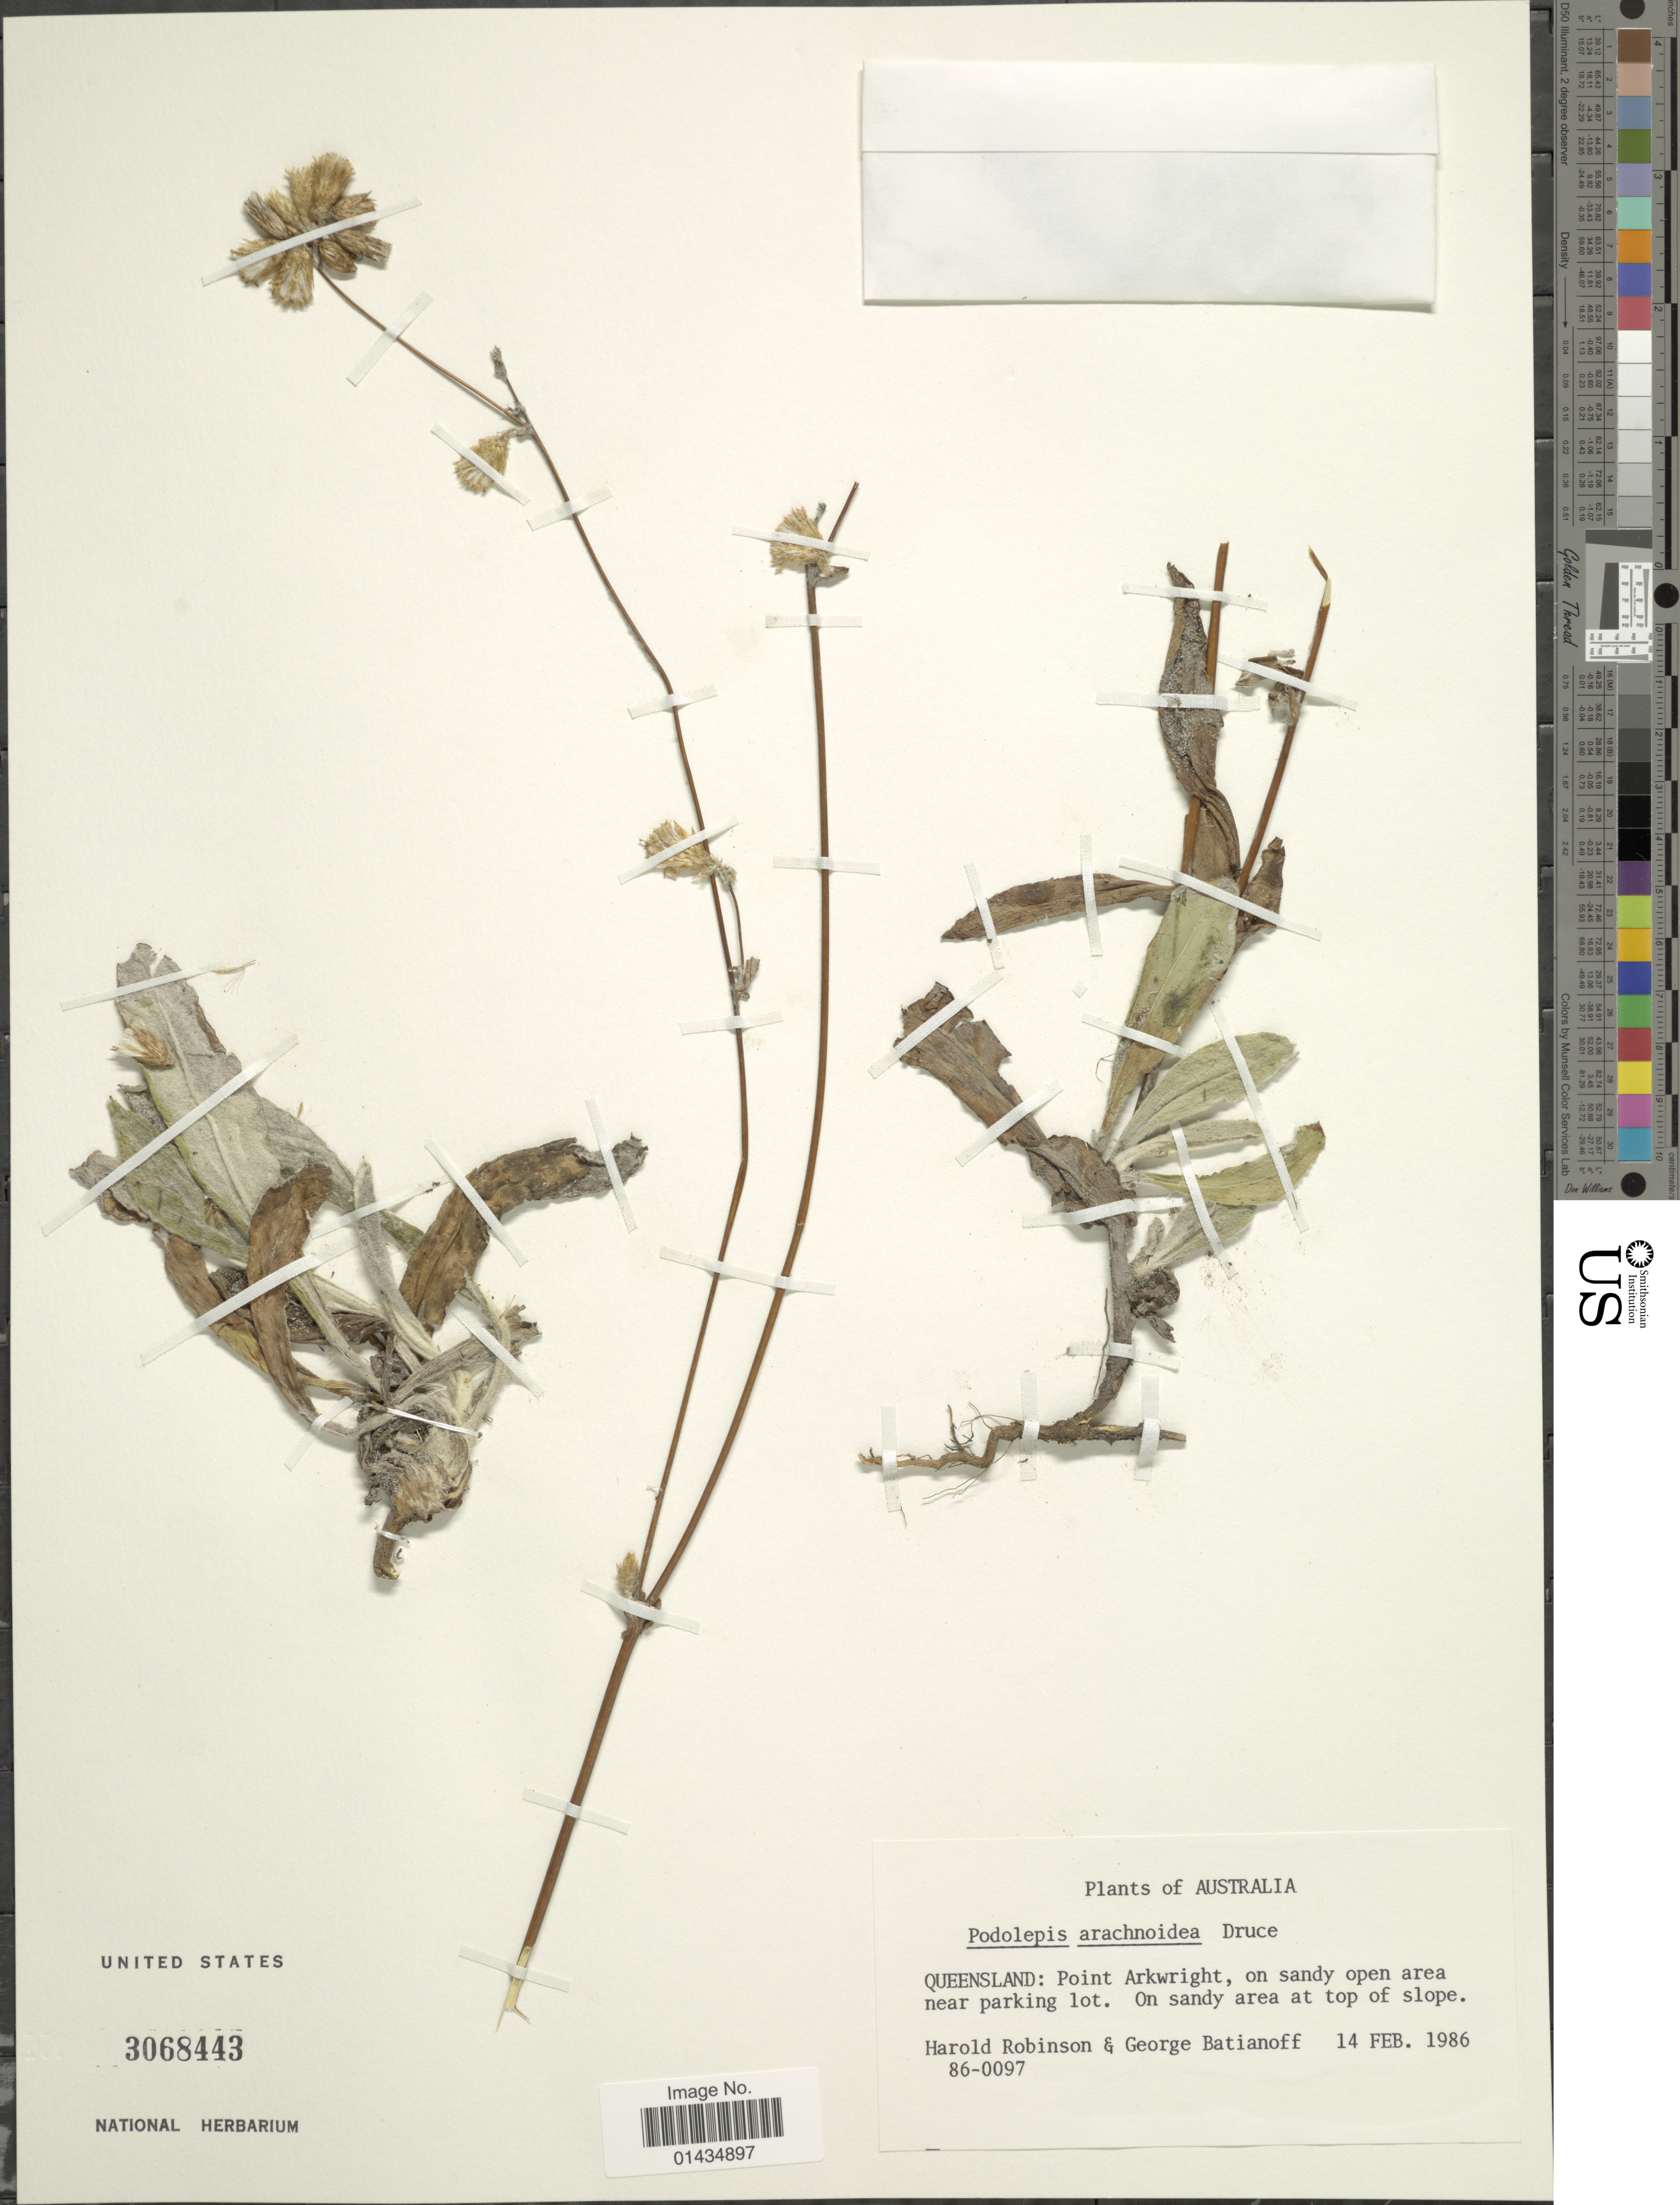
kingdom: Plantae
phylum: Tracheophyta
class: Magnoliopsida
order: Asterales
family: Asteraceae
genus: Podolepis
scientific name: Podolepis arachnoidea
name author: (Hook.) Druce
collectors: H. Robinson & G. Batianoff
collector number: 86-0097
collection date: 1986-02-14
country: Australia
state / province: Queensland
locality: Point Arkwaight, on sandy open area near parking lot, on sandy area at top of slope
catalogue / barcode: US 3068443